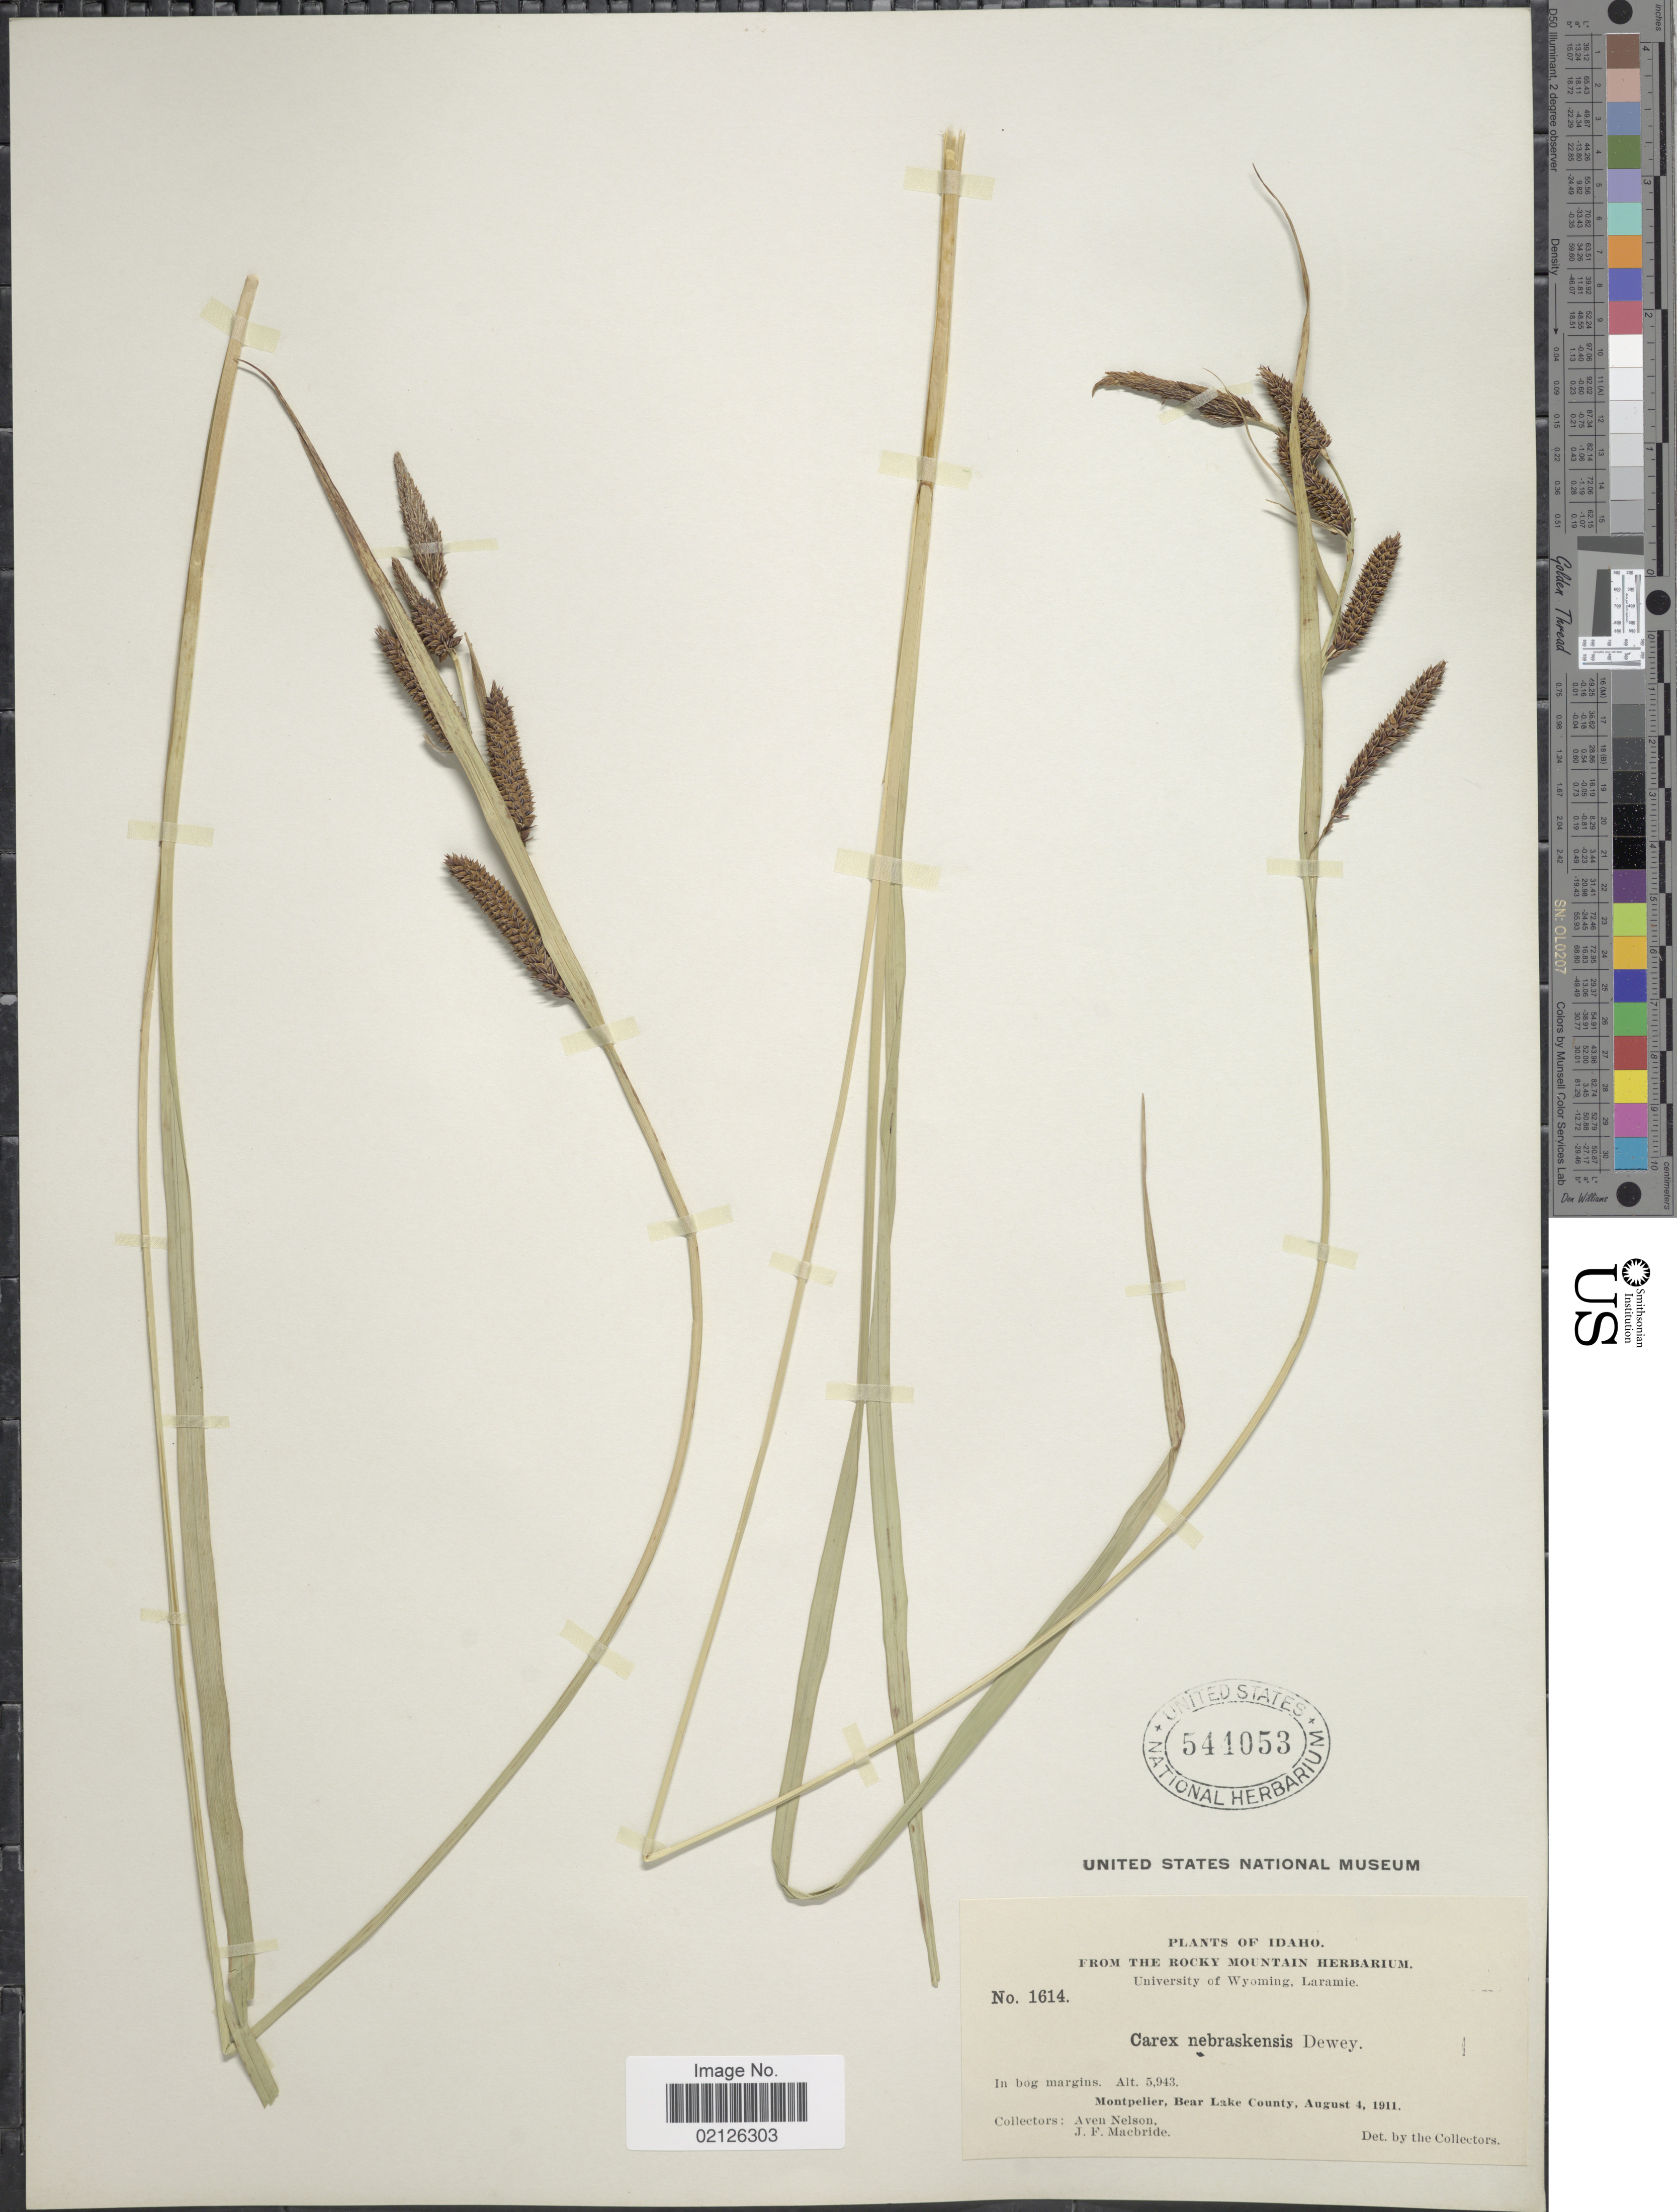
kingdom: Plantae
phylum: Tracheophyta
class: Liliopsida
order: Poales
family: Cyperaceae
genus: Carex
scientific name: Carex nebrascensis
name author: Dewey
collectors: A. Nelson & J. F. Macbride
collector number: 1614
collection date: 1911-08-04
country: United States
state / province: Idaho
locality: In bog margins, Montpelier, Bear Lake County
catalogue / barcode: US 541053